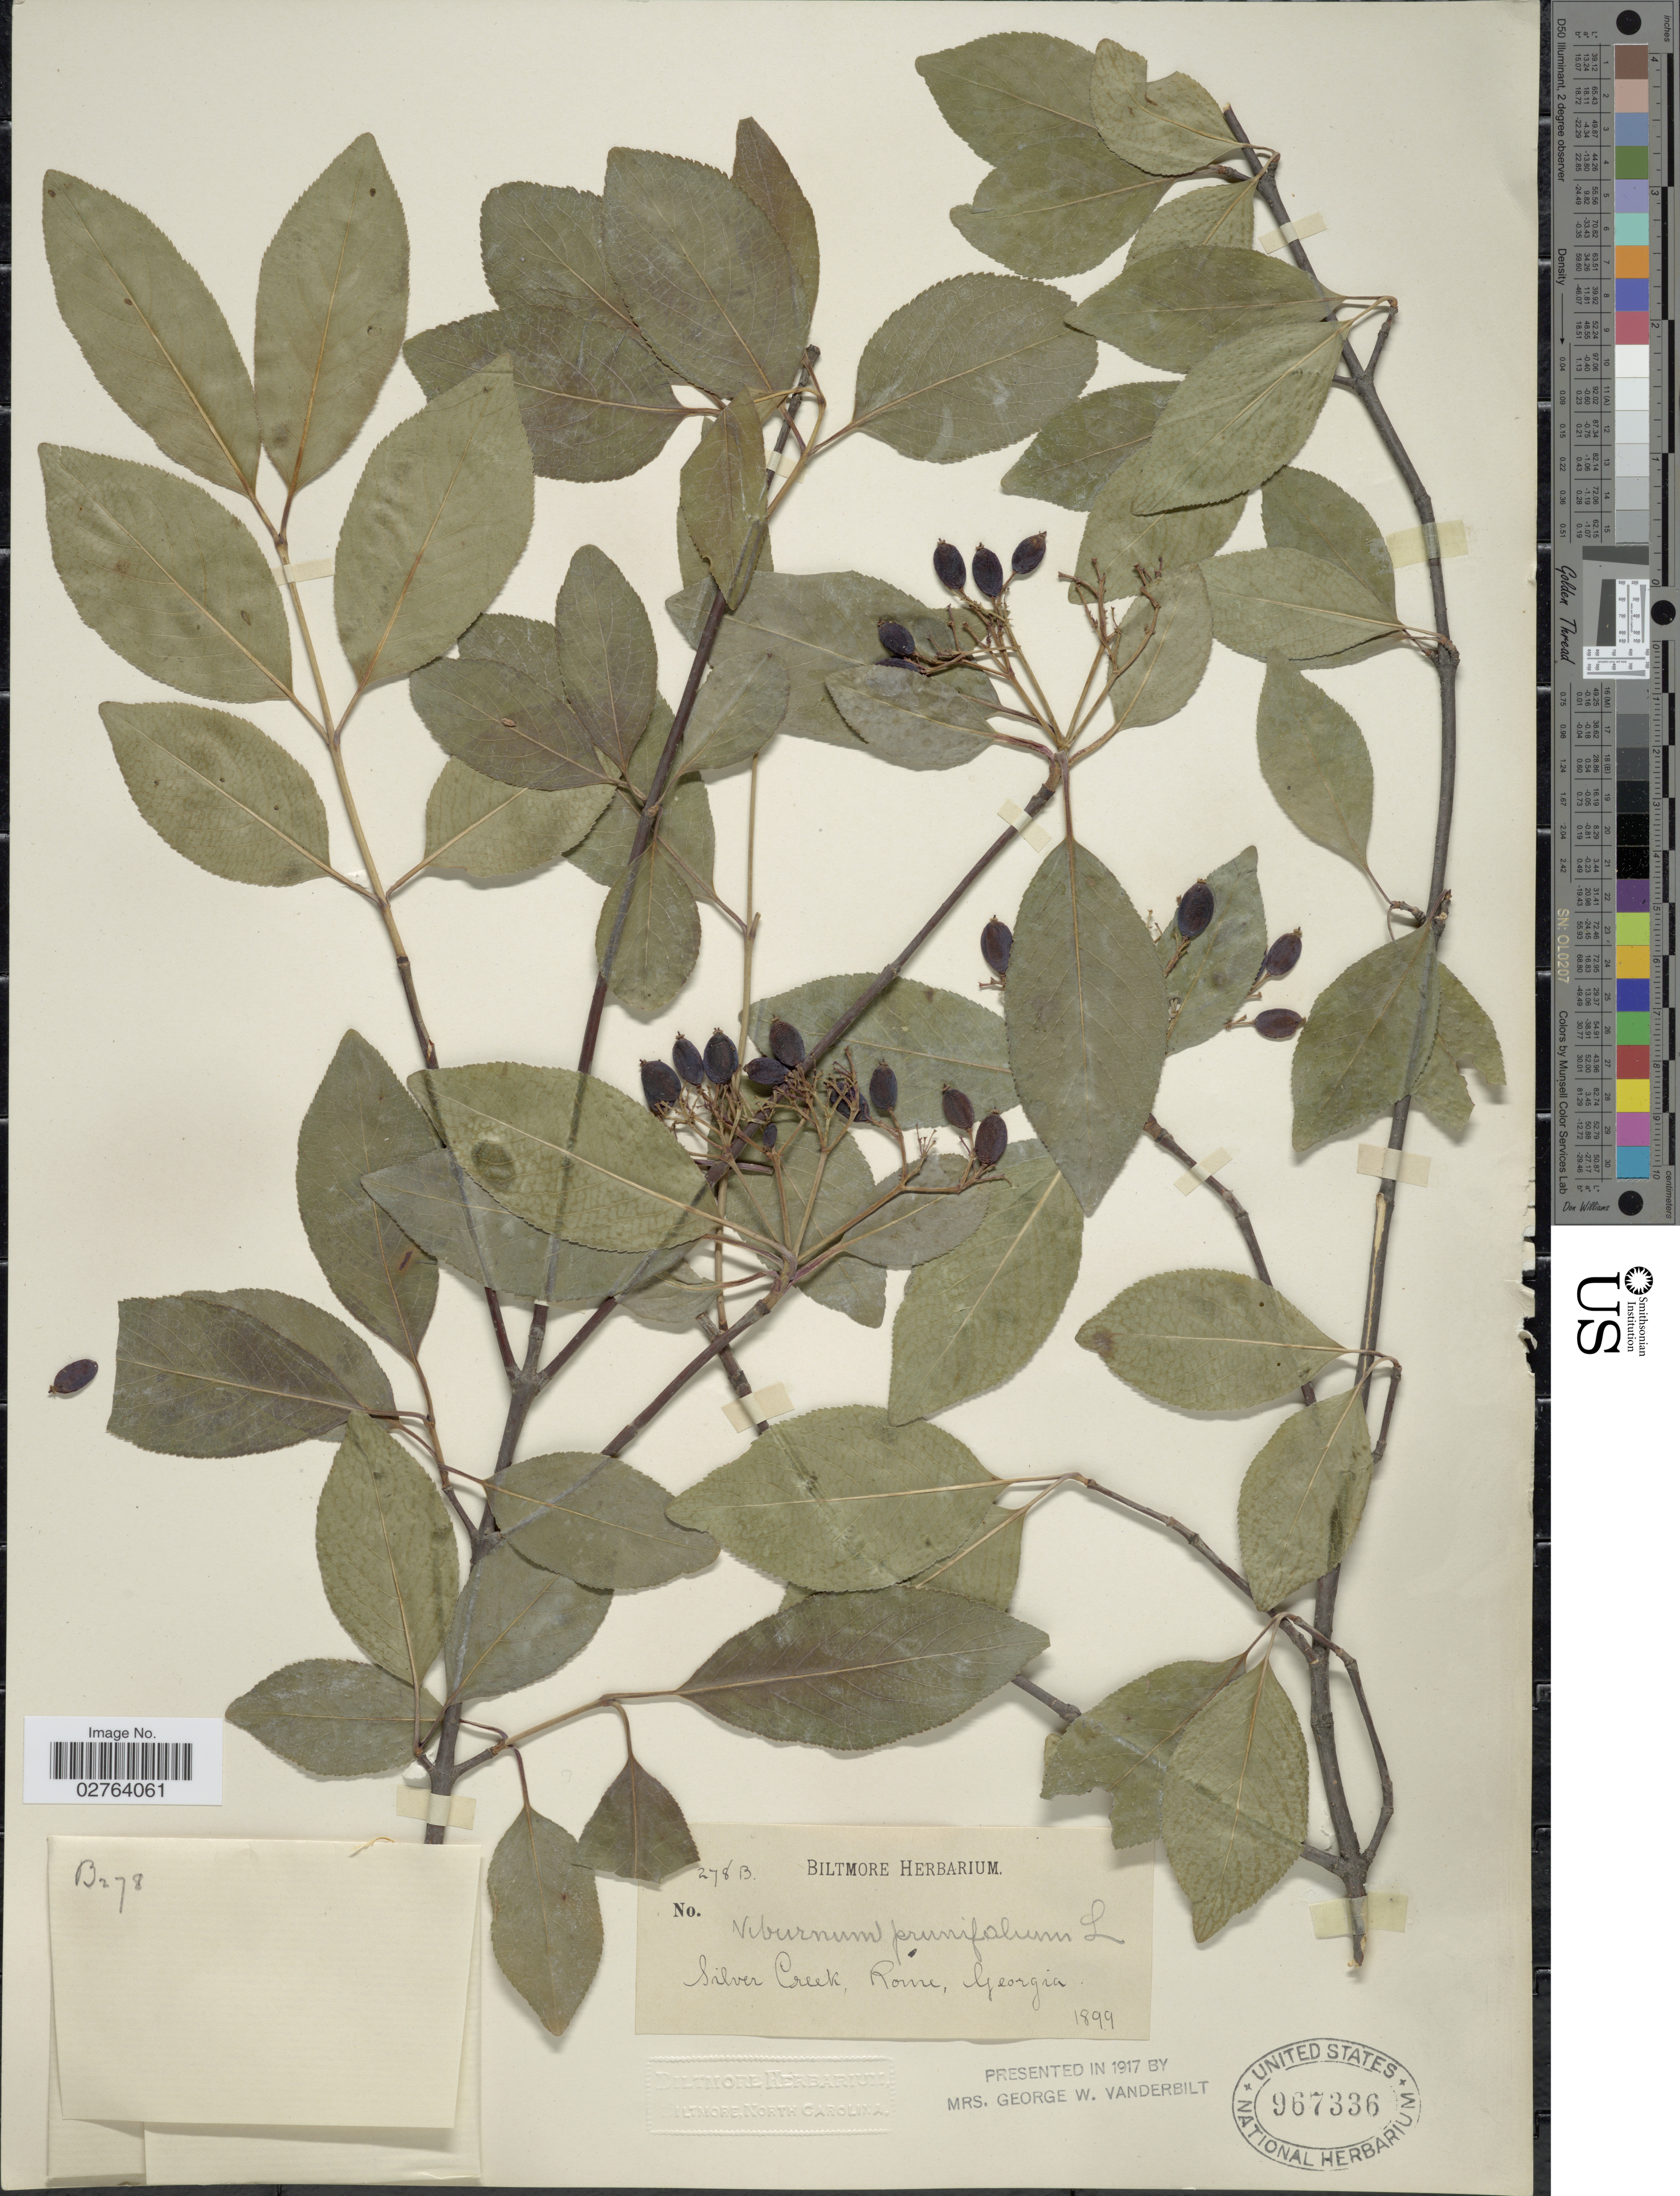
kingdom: Plantae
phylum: Tracheophyta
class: Magnoliopsida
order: Dipsacales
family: Viburnaceae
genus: Viburnum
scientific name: Viburnum prunifolium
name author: L.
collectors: ex herb. Biltmore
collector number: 278B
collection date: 1899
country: United States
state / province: Georgia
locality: Silver Creek, Rome.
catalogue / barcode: US 967336